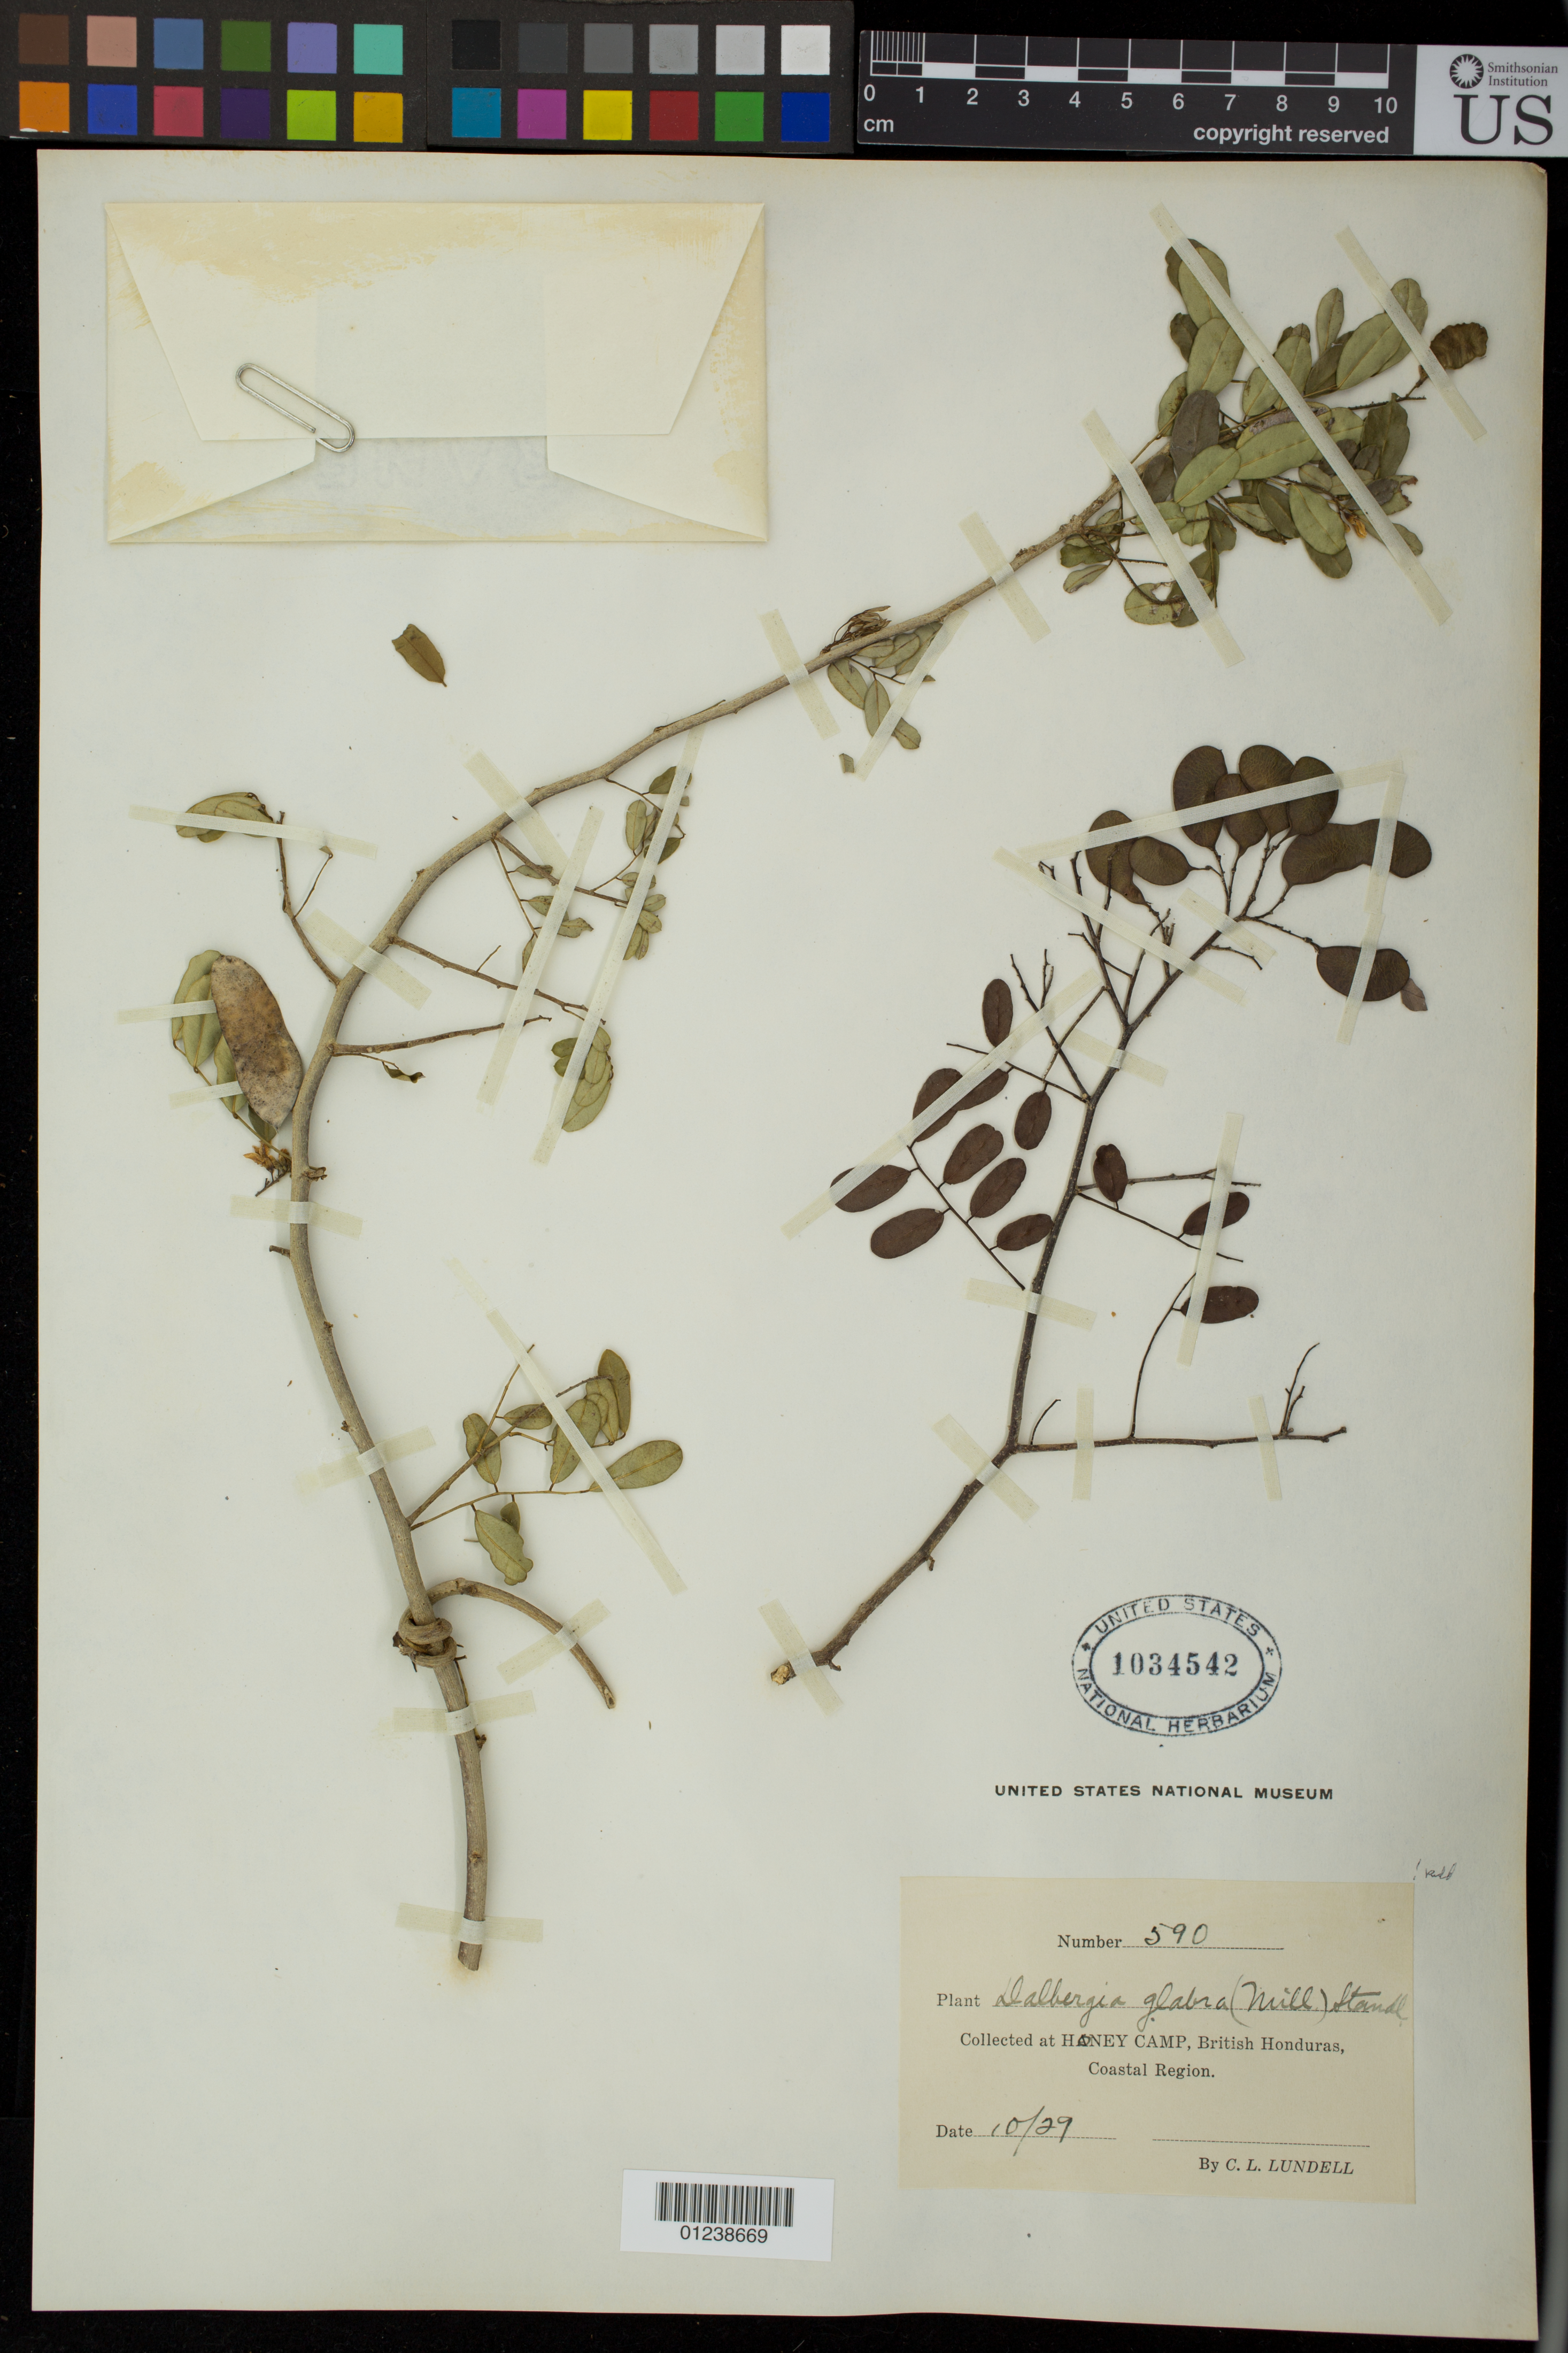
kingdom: Plantae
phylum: Tracheophyta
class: Magnoliopsida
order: Fabales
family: Fabaceae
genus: Dalbergia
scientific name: Dalbergia glabra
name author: (Mill.) Standl.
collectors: C. L. Lundell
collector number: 590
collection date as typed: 10/29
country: Belize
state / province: Orange Walk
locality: Honey Camp, Coastal Region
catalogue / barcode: US 1034542